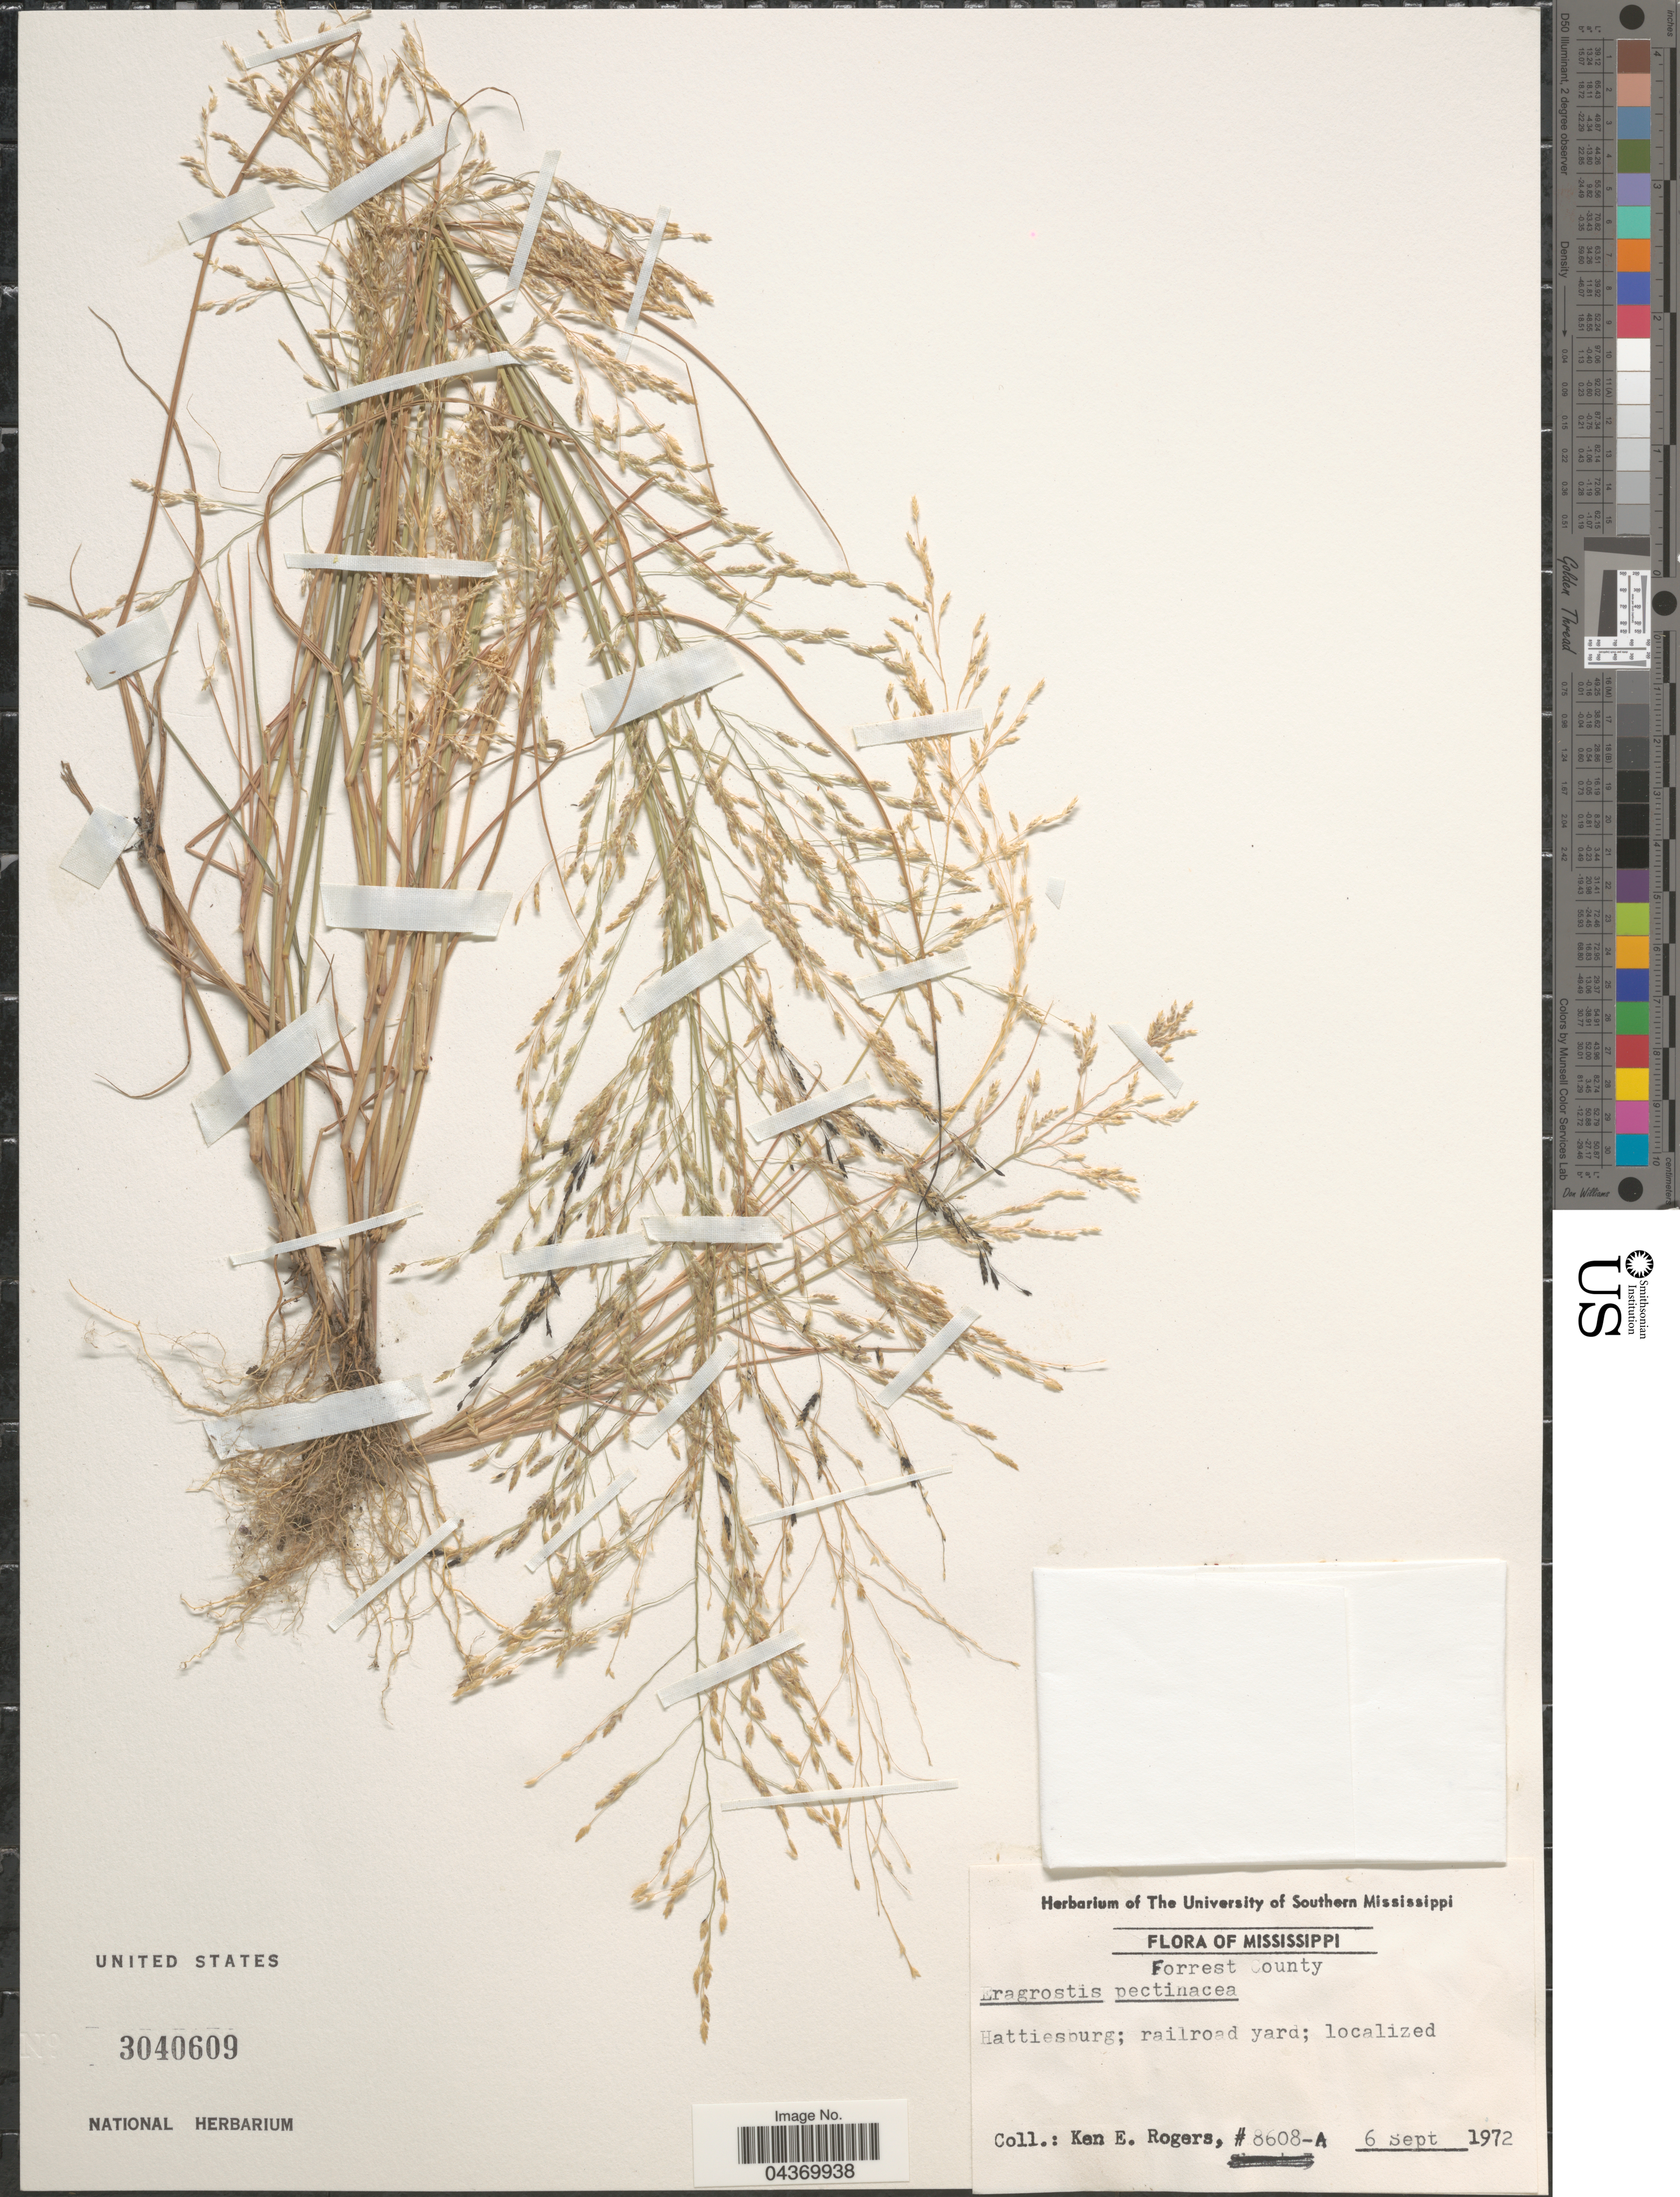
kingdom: Plantae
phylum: Tracheophyta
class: Liliopsida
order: Poales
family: Poaceae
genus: Eragrostis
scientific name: Eragrostis pectinacea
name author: (Michx.) Nees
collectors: K. Rogers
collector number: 8608-A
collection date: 1972-09-06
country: United States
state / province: Mississippi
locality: Forrest County. Hattiesburg; railroad yard.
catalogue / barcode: US 3040609